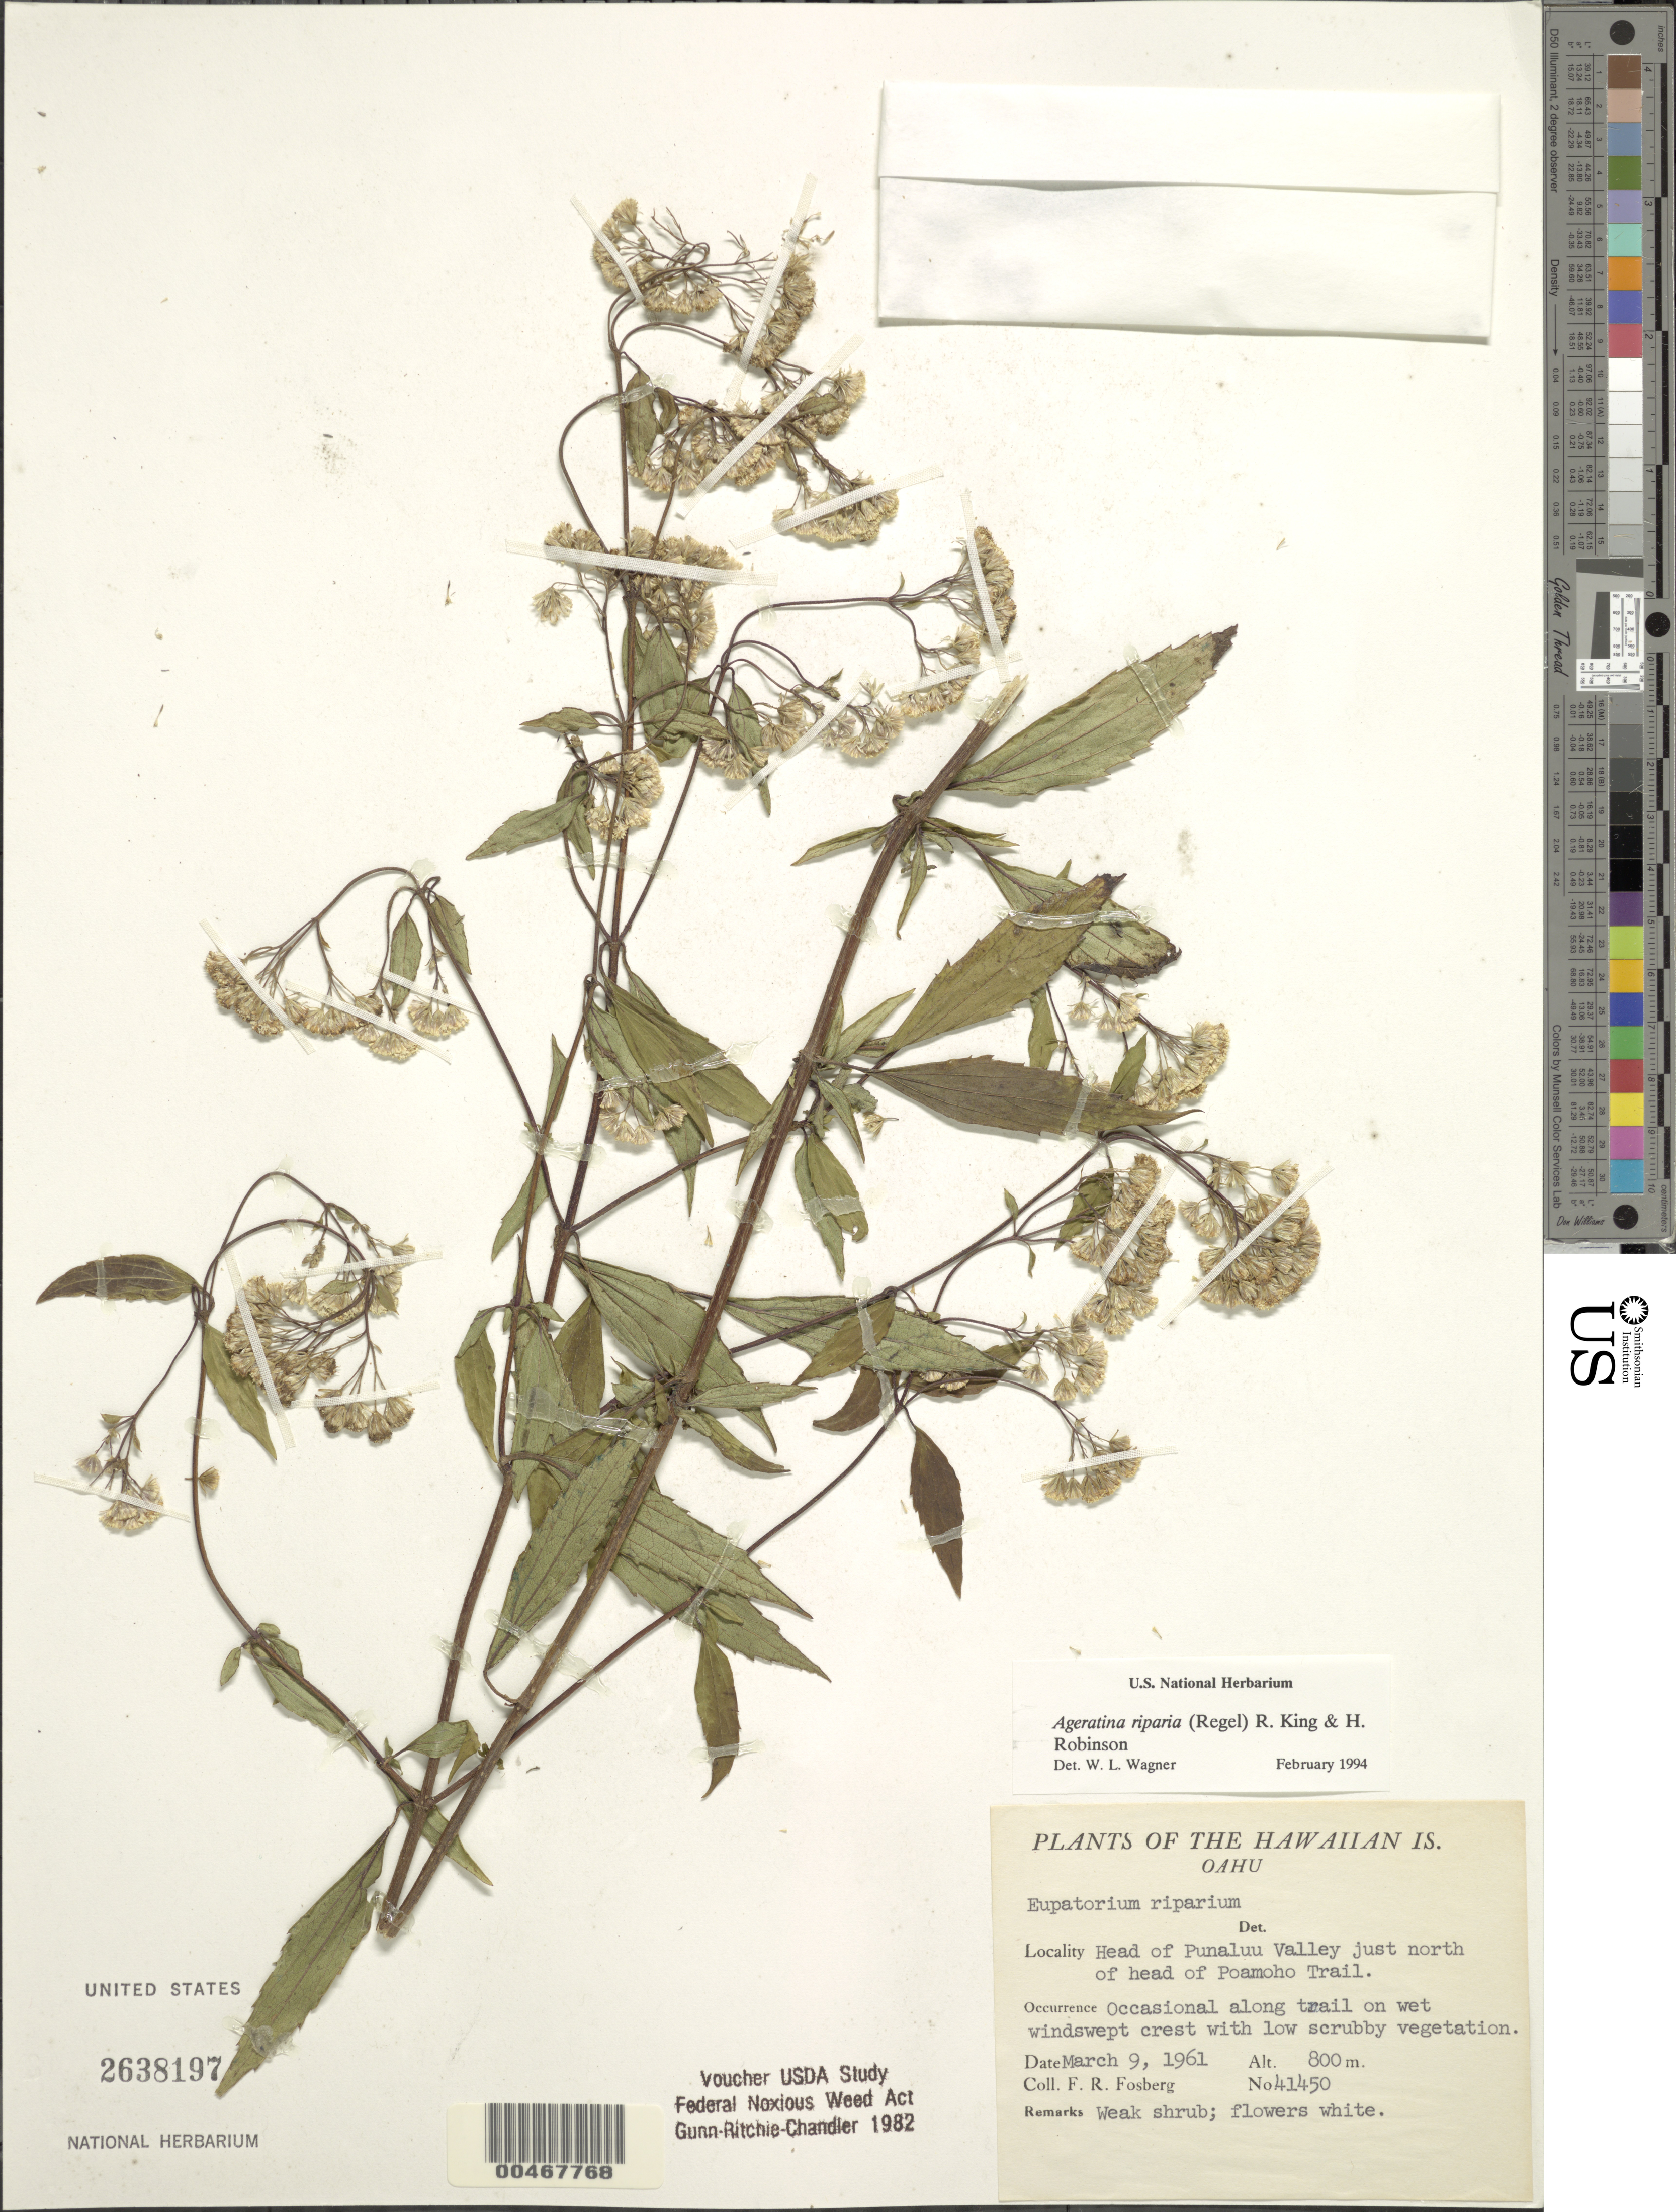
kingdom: Plantae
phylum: Tracheophyta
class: Magnoliopsida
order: Asterales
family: Asteraceae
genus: Ageratina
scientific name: Ageratina riparia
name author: (Regel) R.M. King & H. Rob.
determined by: Wagner, W. L., (BOT), Smithsonian Institution - National Museum of Natural History (UNITED STATES)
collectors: F. R. Fosberg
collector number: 41450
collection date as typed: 9 Mar 1961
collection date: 1961-03-09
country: United States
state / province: Hawaii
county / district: Honolulu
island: Oahu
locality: Head of Punaluu Valley just N of head of Poamoho Trail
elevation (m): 800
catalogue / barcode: US 2638197